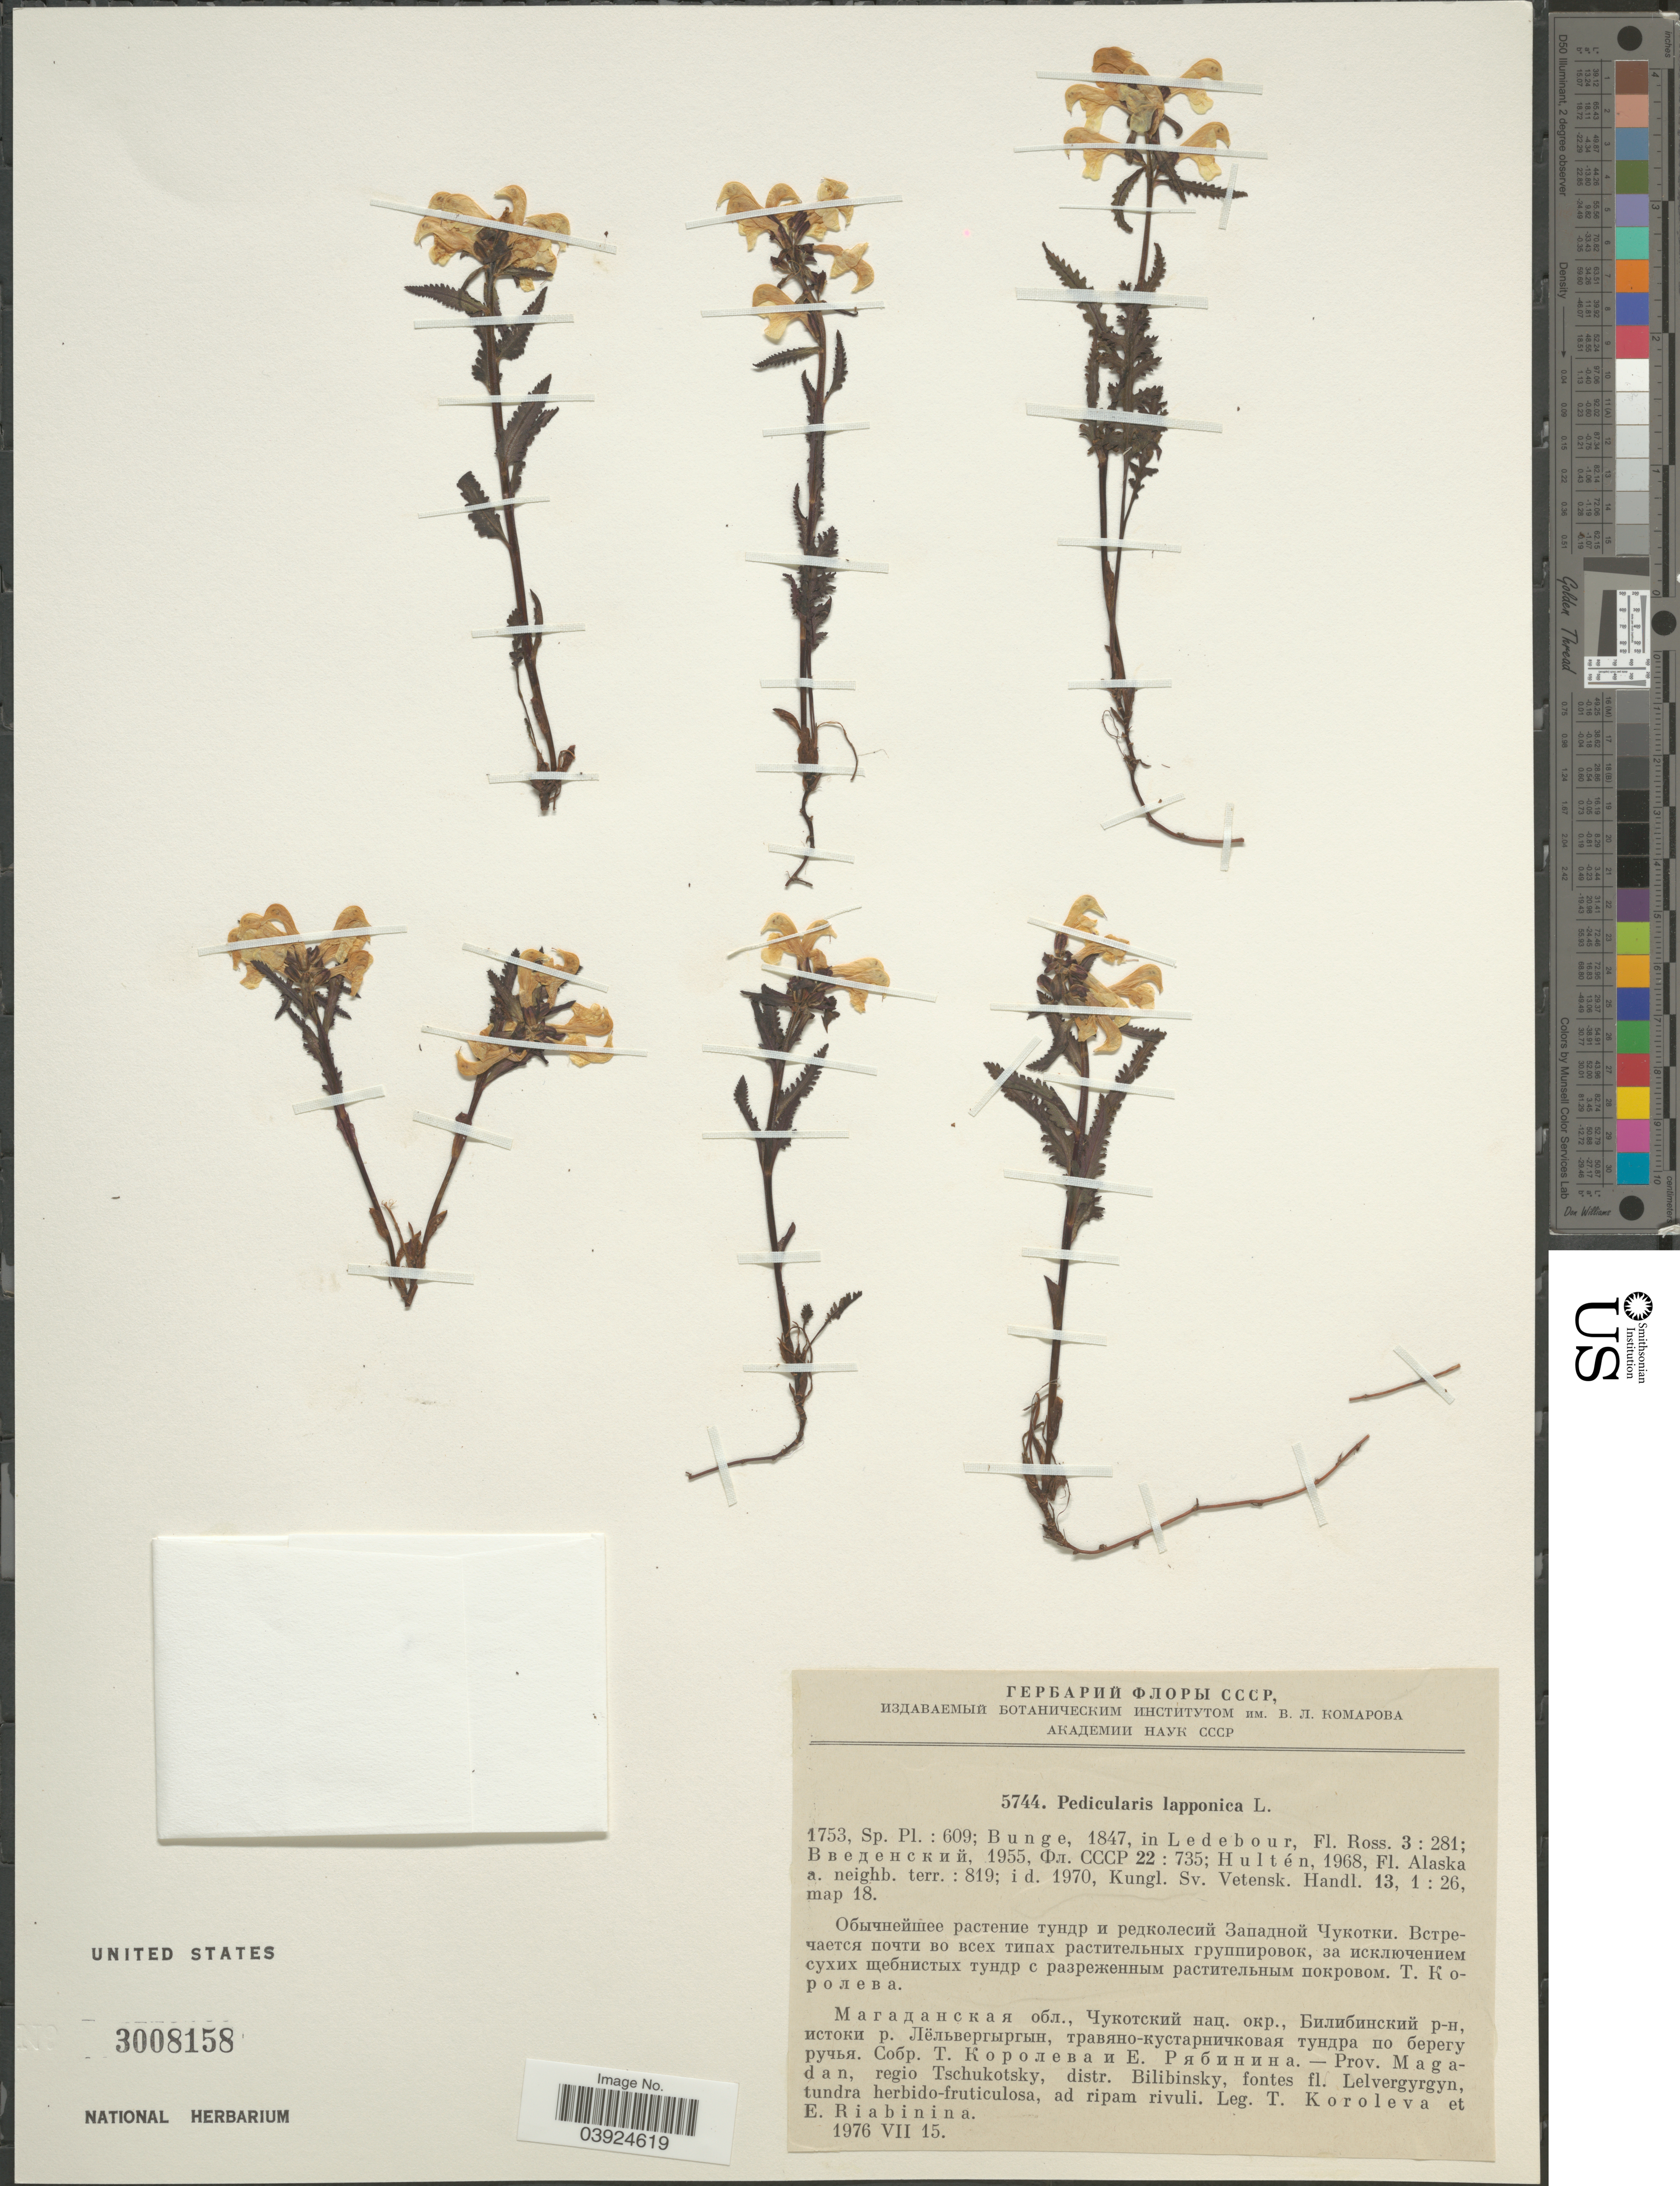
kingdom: Plantae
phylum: Tracheophyta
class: Magnoliopsida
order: Lamiales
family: Orobanchaceae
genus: Pedicularis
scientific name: Pedicularis lapponica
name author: L.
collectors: T. Koroleva & E. Riabinina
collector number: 5744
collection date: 1976-07-15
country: Russian Federation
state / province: Magadan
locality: Regio Tschukotsky, distr. Bilibinsky, fontes fl. Lelvergyrgyn, tundra herbido-fruticulosa, ad ripam rivuli.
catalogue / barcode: US 3008158